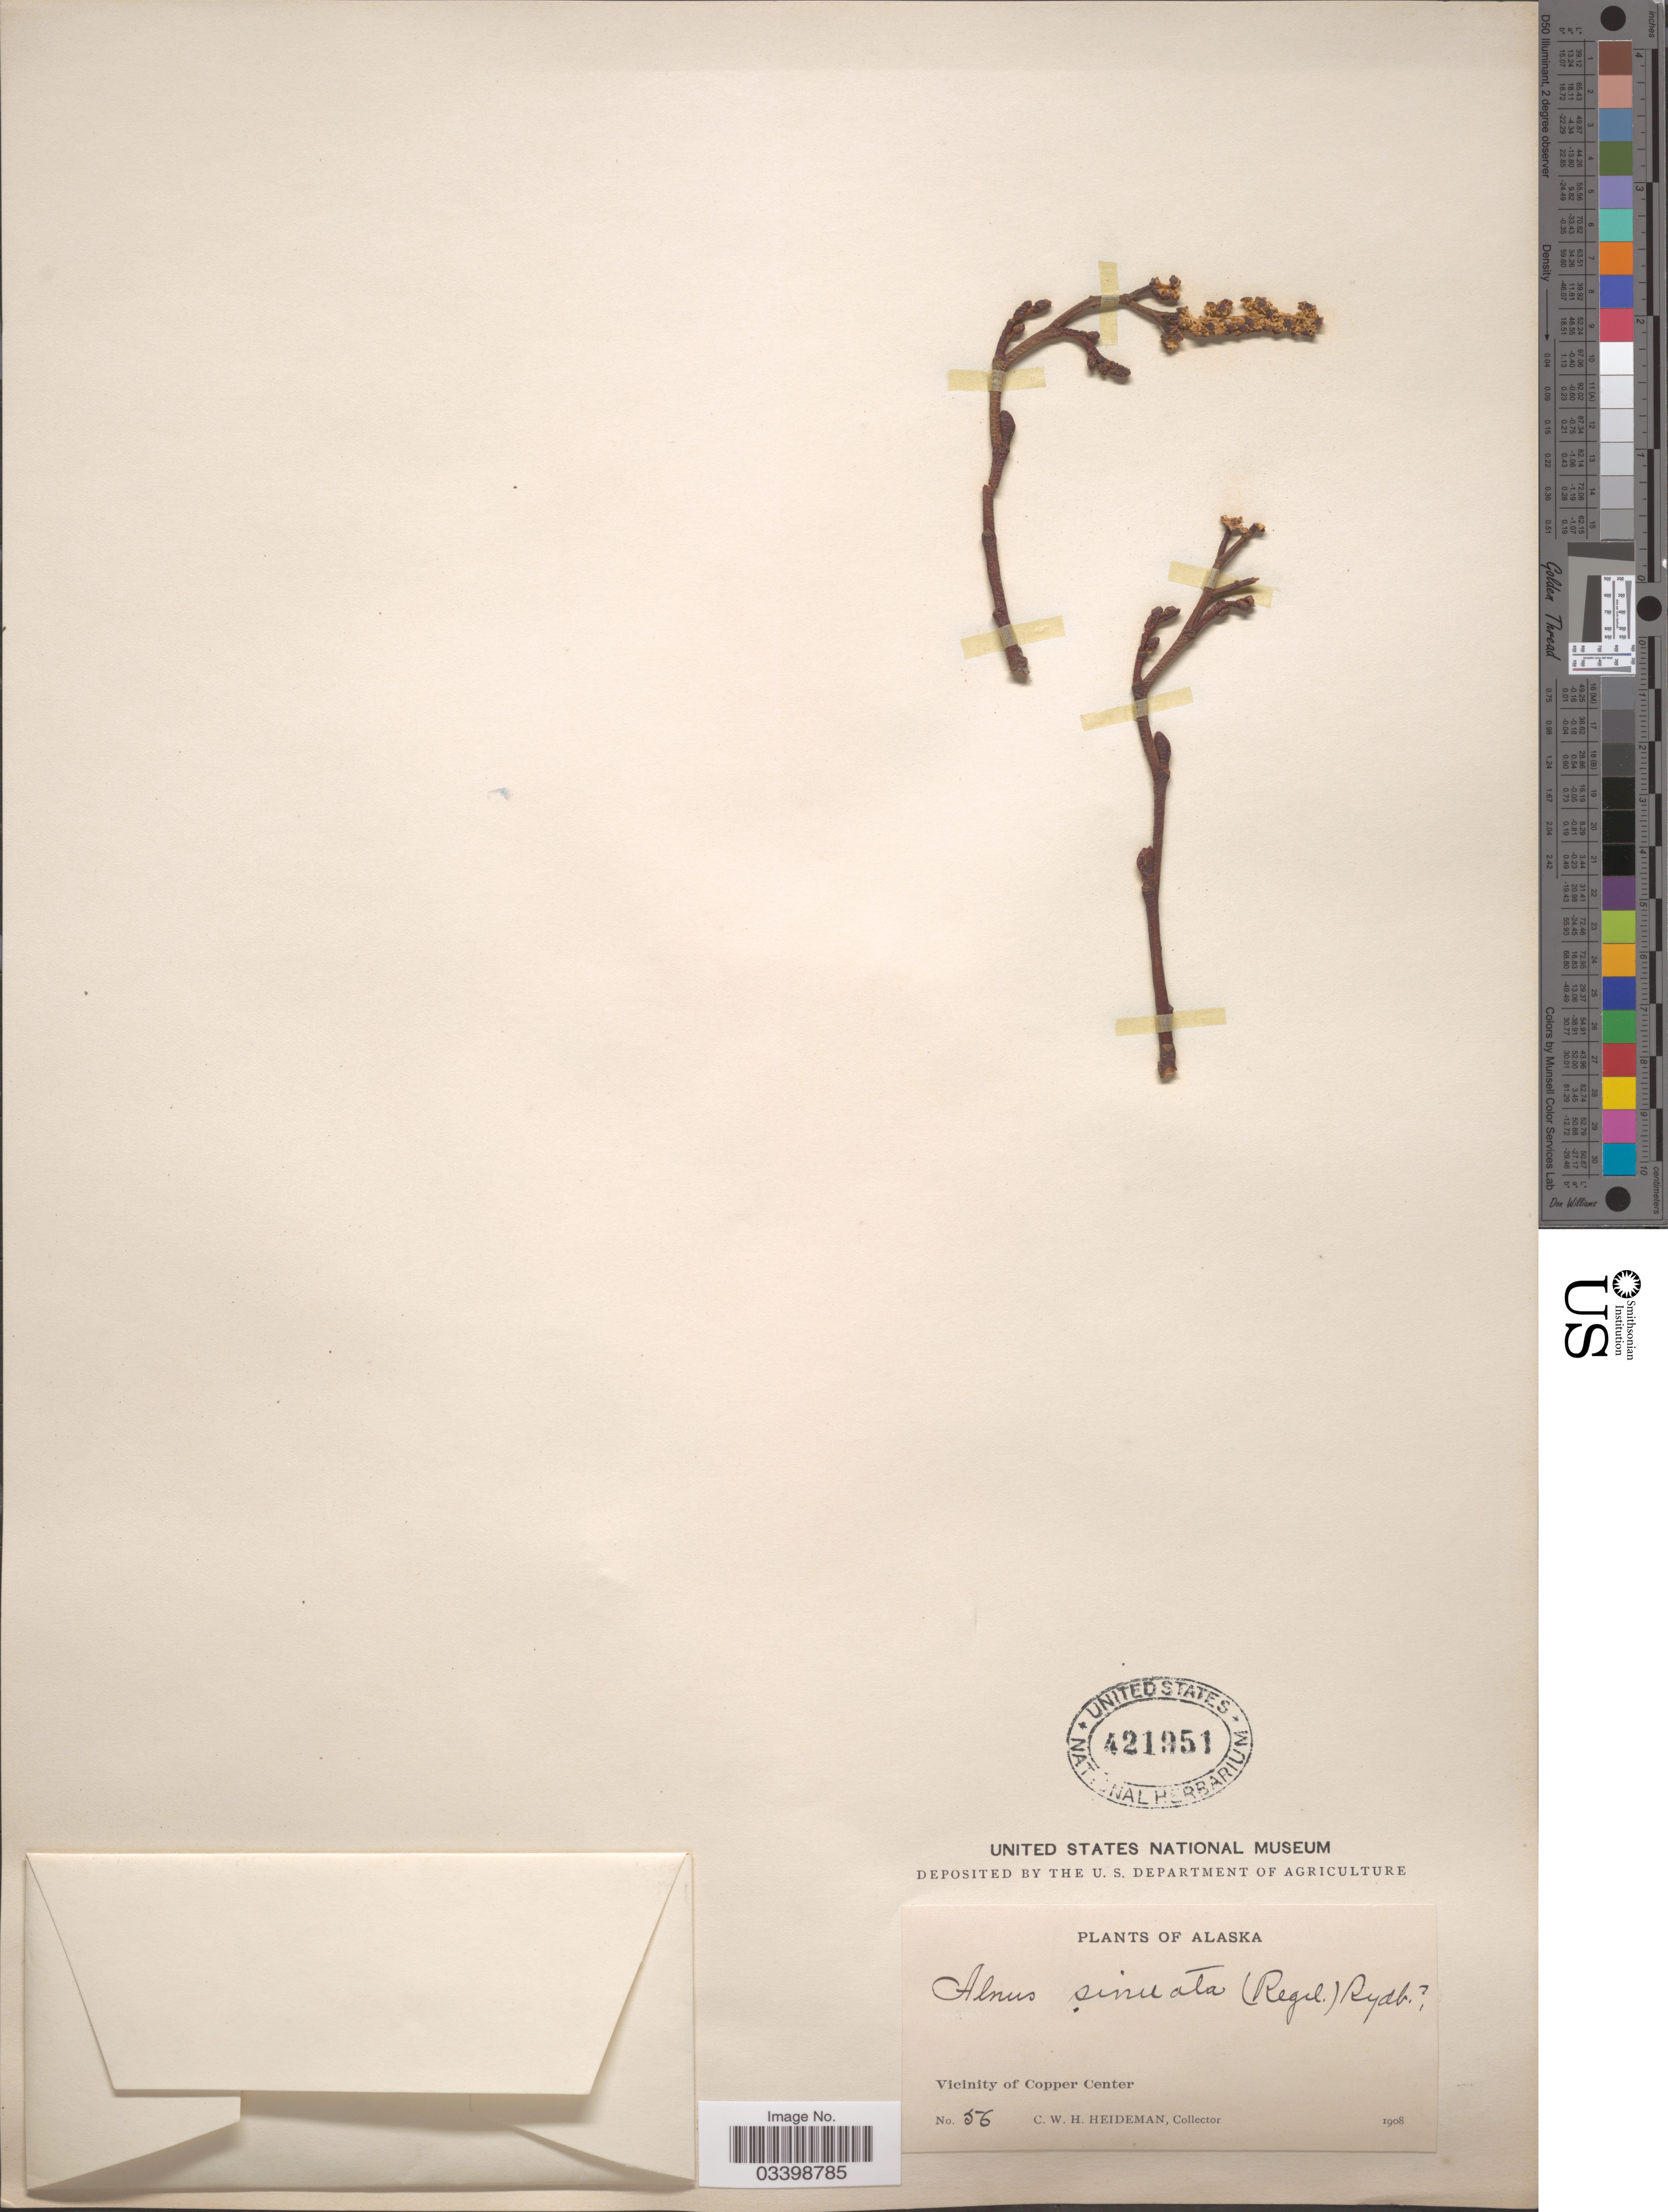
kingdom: Plantae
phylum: Tracheophyta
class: Magnoliopsida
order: Fagales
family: Betulaceae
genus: Alnus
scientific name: Alnus viridis subsp. sinuata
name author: Regel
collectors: C. Heideman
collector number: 56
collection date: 1908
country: United States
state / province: Alaska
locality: Vicinity of Copper Center.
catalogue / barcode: US 421951